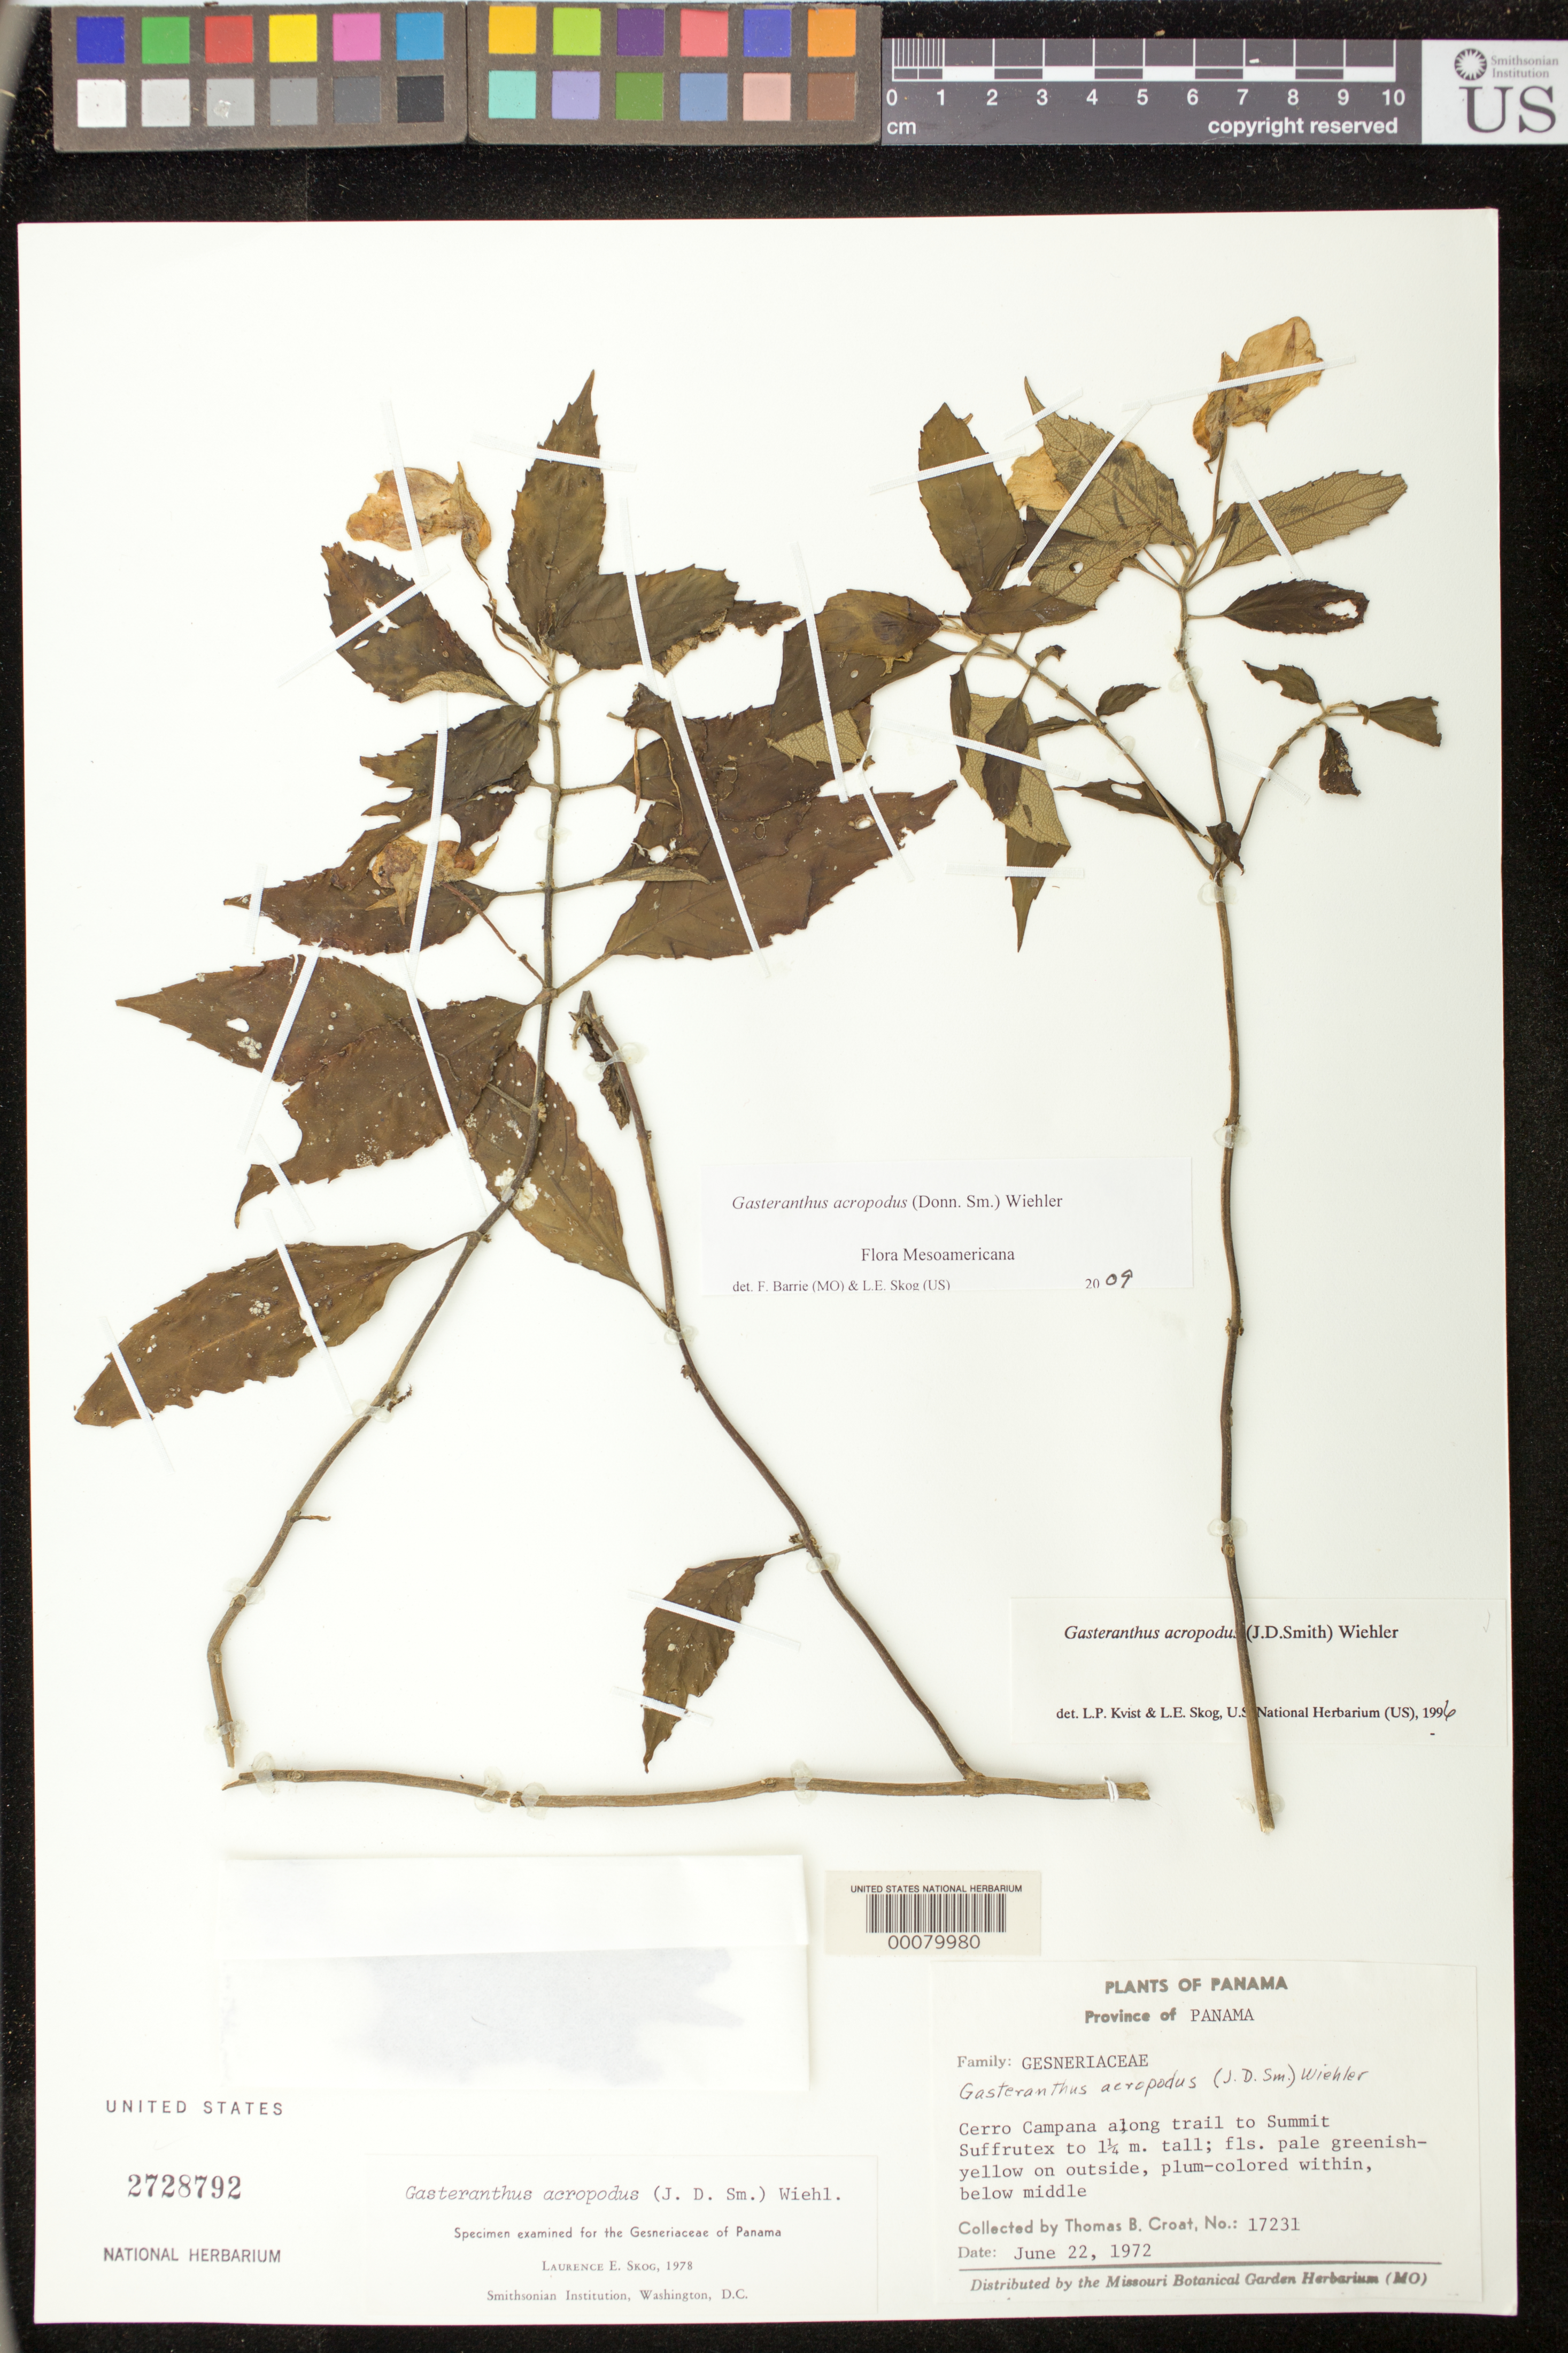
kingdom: Plantae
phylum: Tracheophyta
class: Magnoliopsida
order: Lamiales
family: Gesneriaceae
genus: Gasteranthus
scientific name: Gasteranthus acropodus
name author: (Donn. Sm.) Wiehler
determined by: Skog, Laurence E.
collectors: T. B. Croat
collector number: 17231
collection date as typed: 22 Jun 1972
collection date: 1972-06-22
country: Panama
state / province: Panamá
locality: Cerro Campana along trail to summit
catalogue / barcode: US 2728792